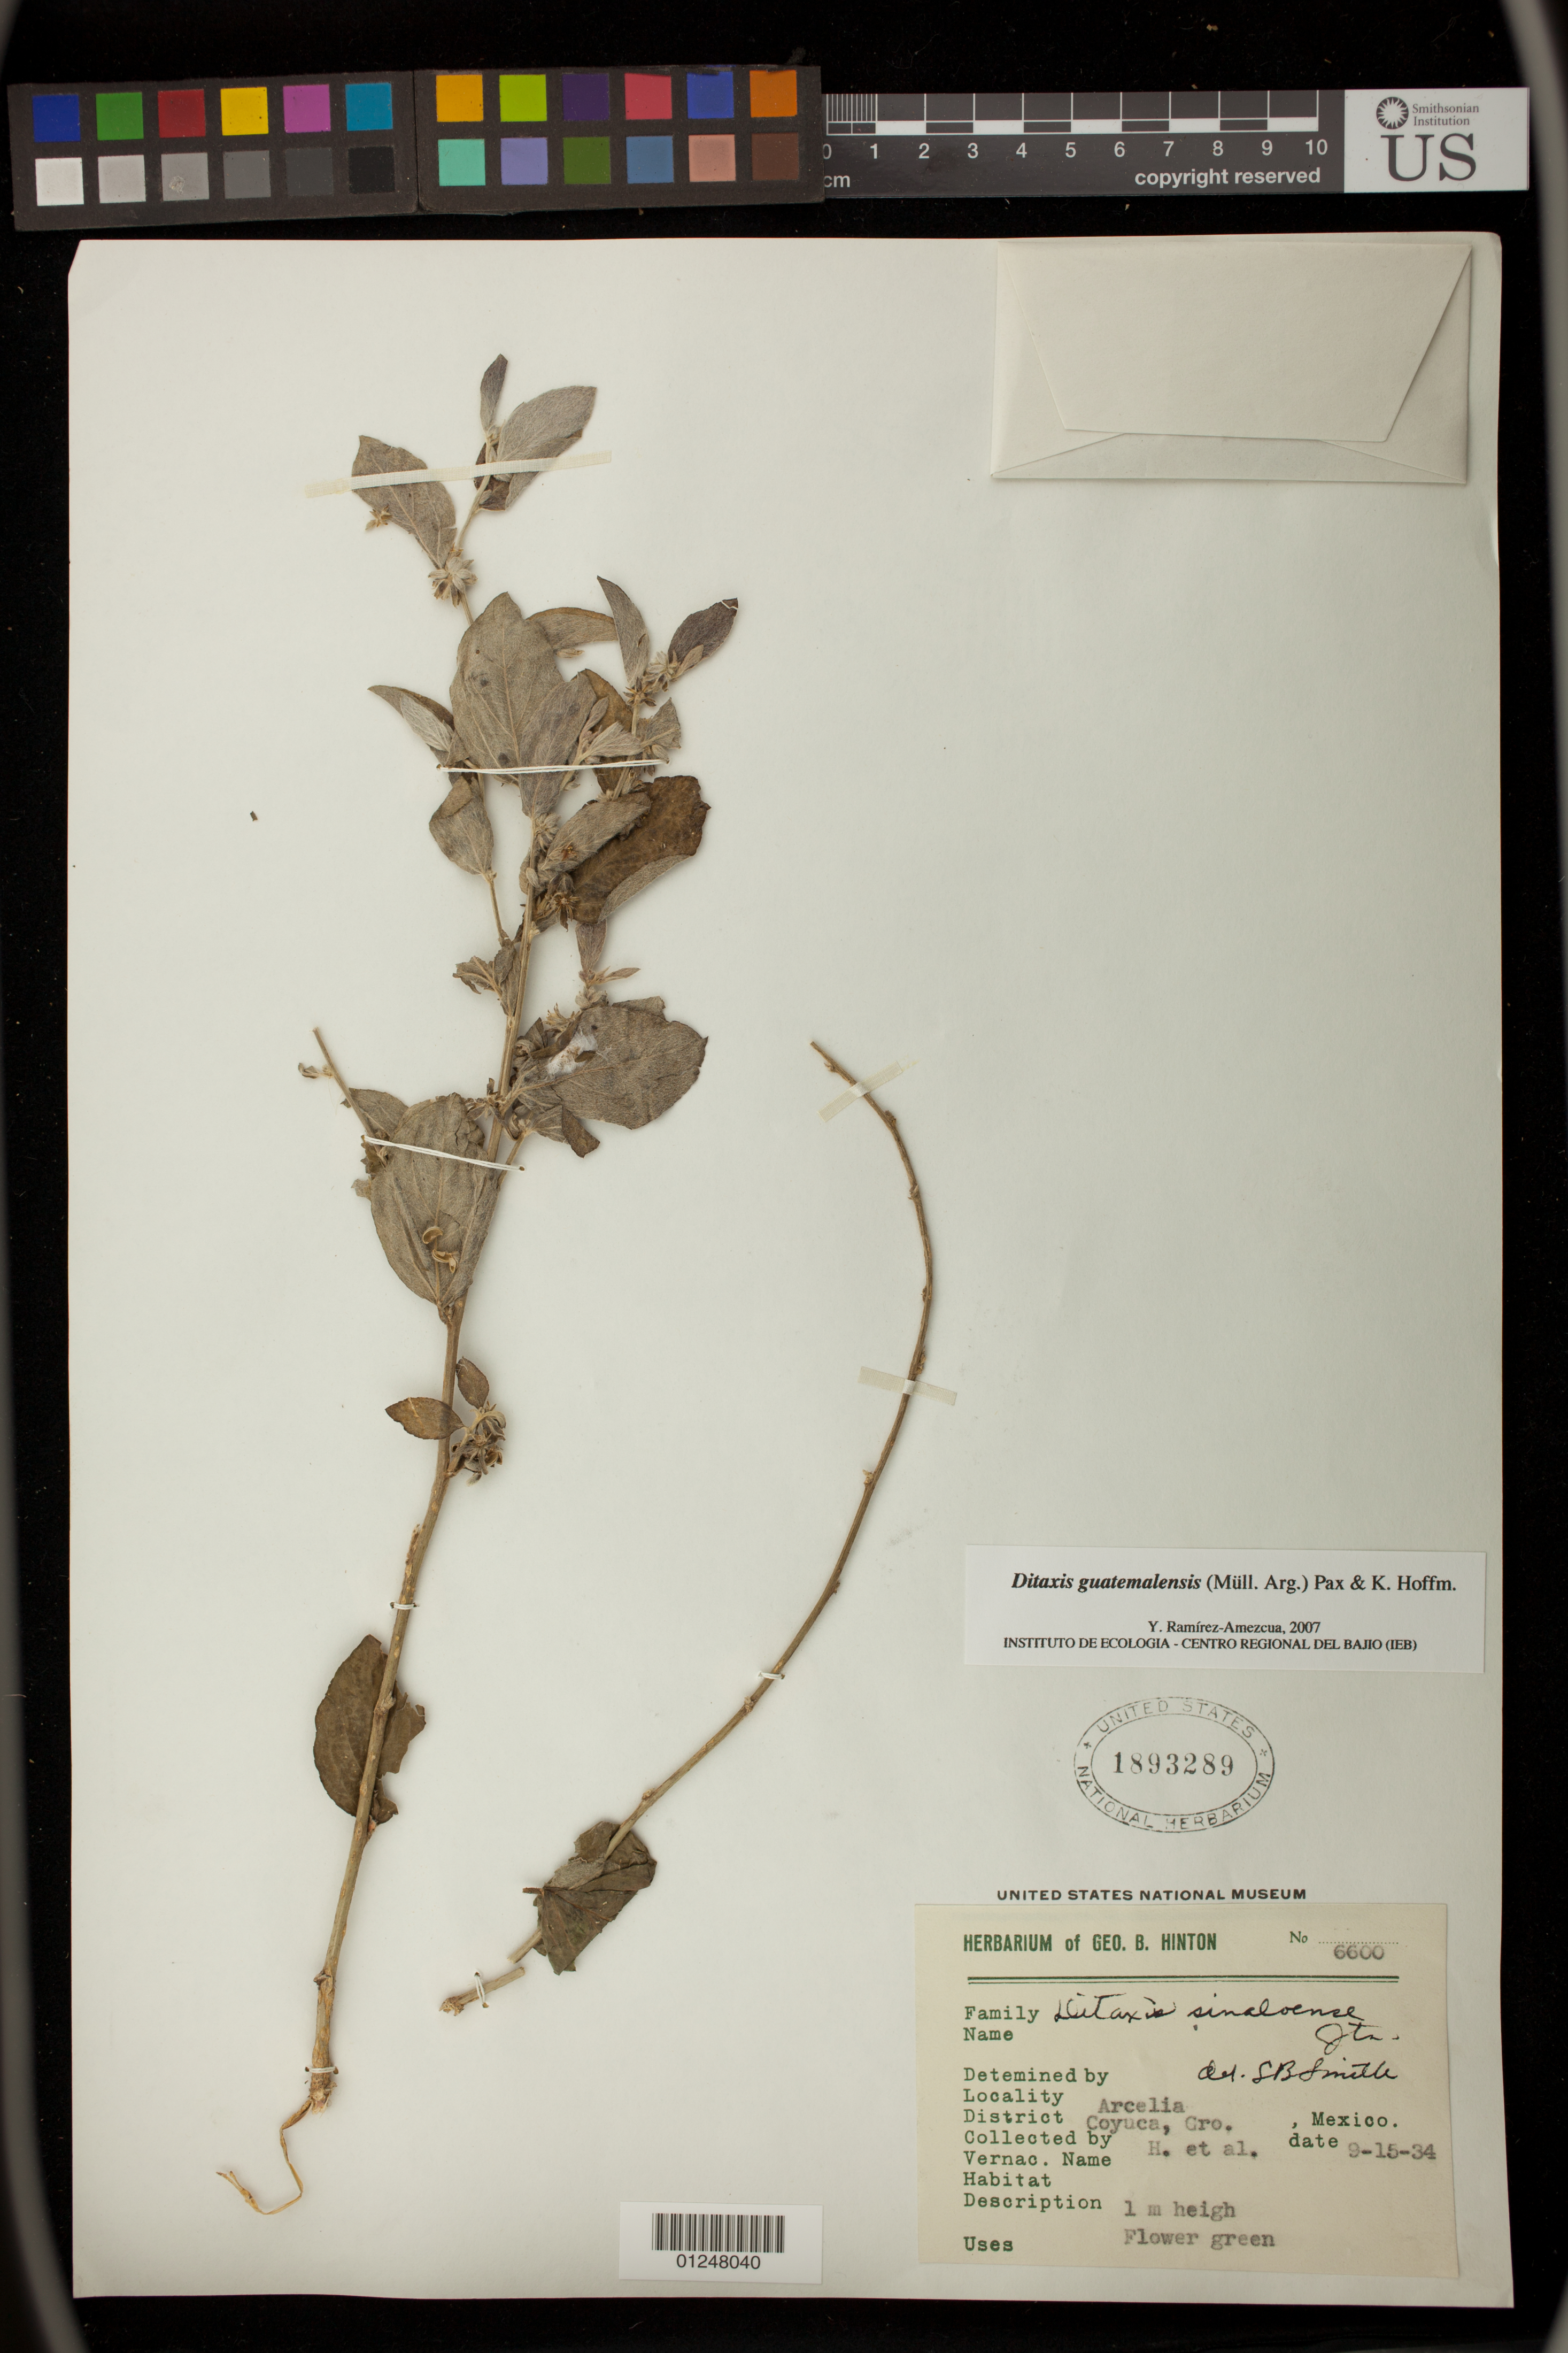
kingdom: Plantae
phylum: Tracheophyta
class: Magnoliopsida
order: Malpighiales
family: Euphorbiaceae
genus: Ditaxis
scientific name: Ditaxis guatemalensis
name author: (Müll. Arg.) Pax & K. Hoffm.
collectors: G. B. Hinton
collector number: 6600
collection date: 1934-09-15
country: Mexico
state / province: Guerrero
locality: Arcelia, Coyuca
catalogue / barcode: US 1893289